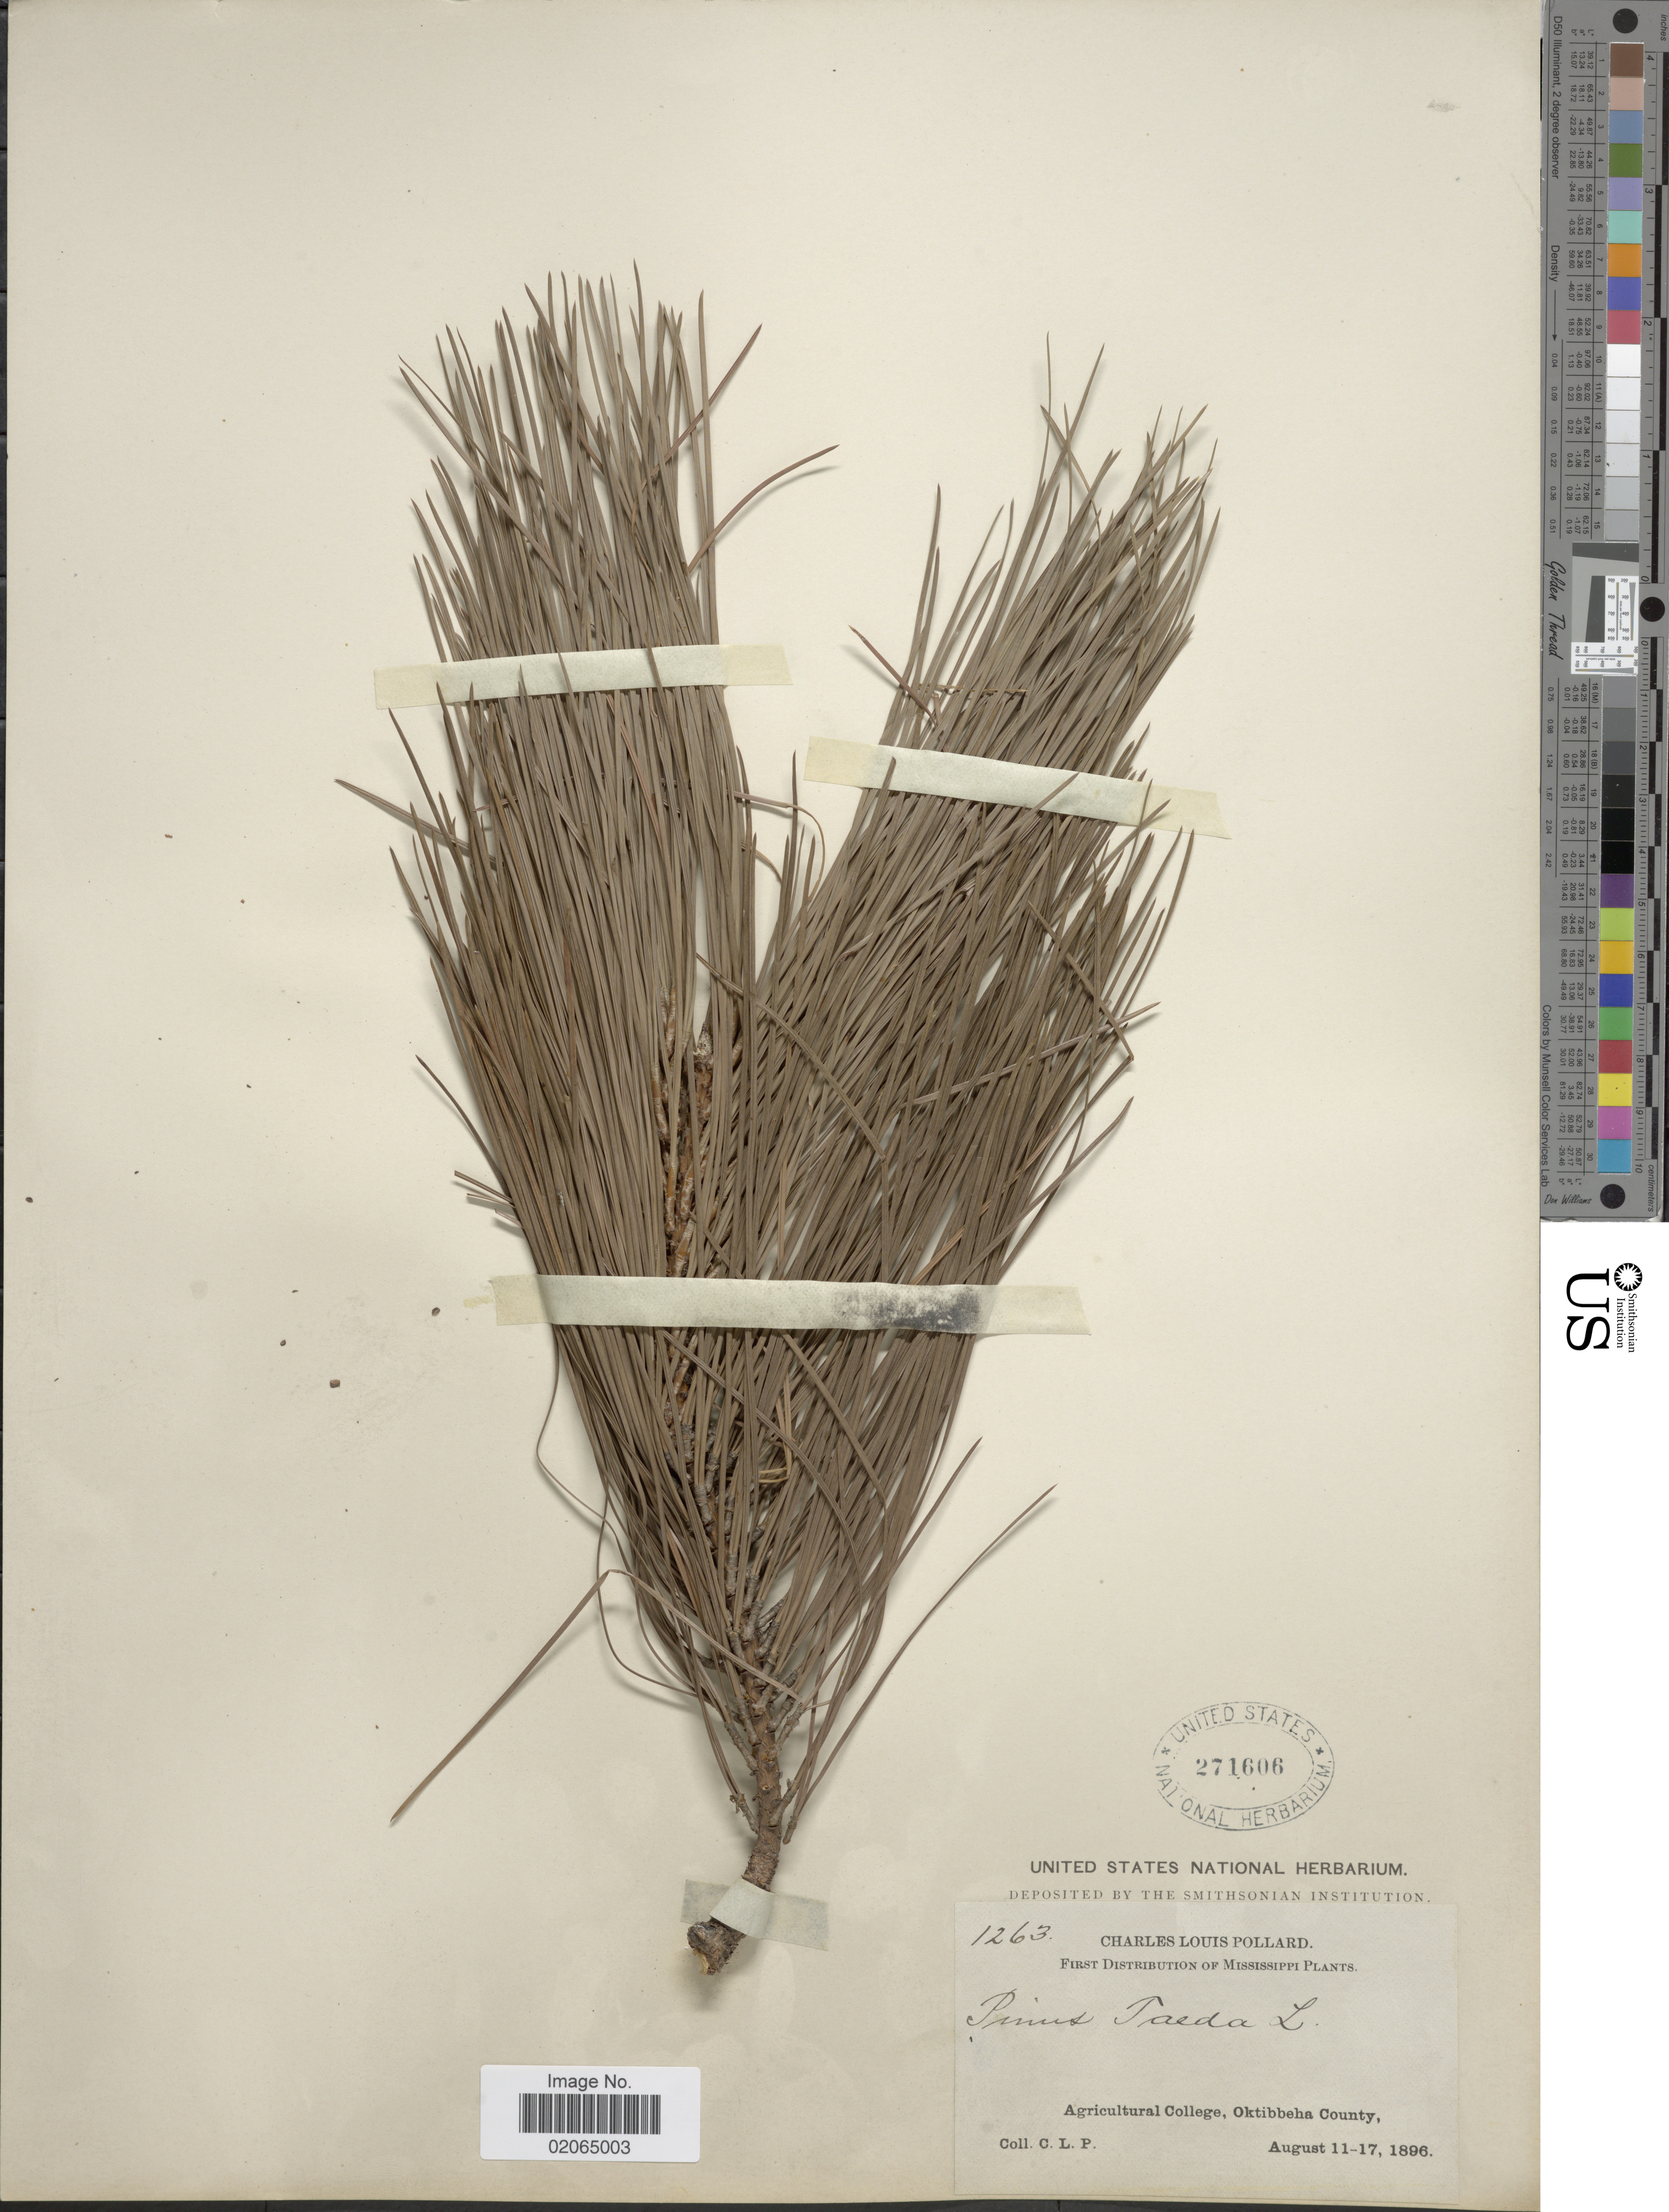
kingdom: Plantae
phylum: Tracheophyta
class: Pinopsida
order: Pinales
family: Pinaceae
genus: Pinus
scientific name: Pinus taeda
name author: L.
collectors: C. L. Pollard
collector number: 1263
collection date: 1896-08-11/1896-08-17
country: United States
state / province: Mississippi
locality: Agricultural College, Oktibbeha County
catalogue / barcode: US 271606